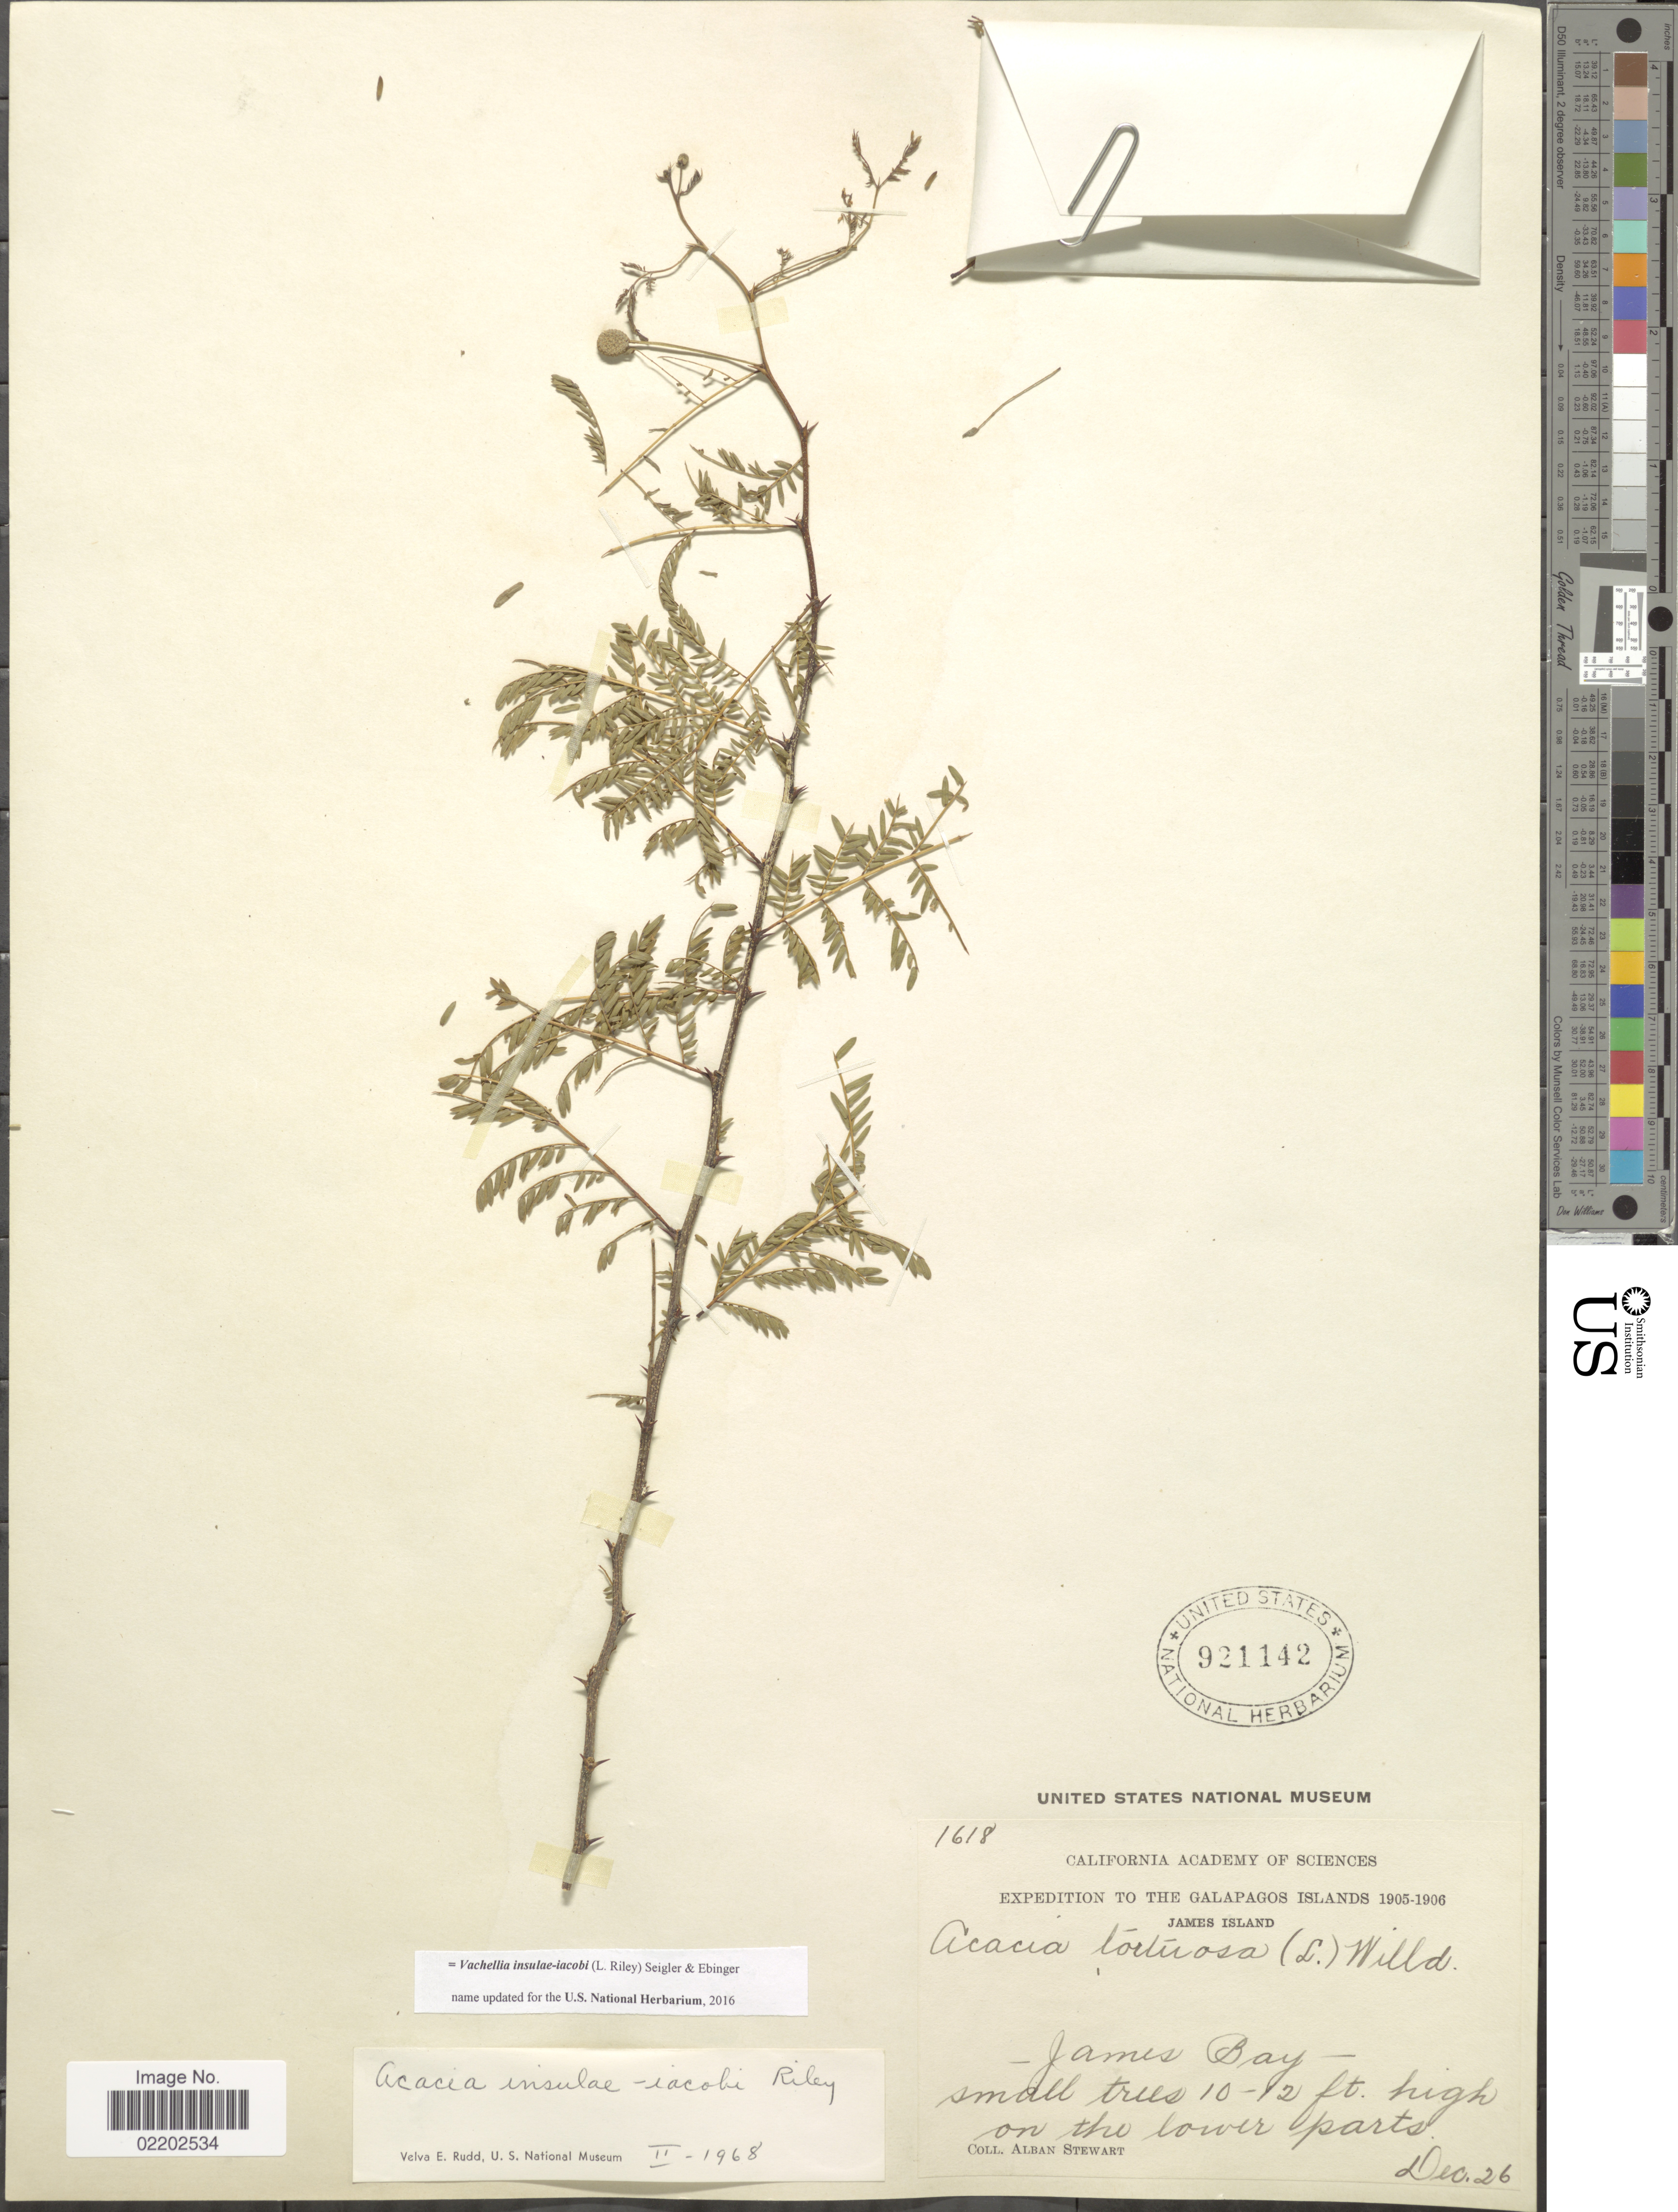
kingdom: Plantae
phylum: Tracheophyta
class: Magnoliopsida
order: Fabales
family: Fabaceae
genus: Vachellia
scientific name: Vachellia insulae-iacobi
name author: (Riley) Seigler & Ebinger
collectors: A. Stewart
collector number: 1618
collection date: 1905-12-26/1906-12-26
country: Ecuador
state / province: Colón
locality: Galapagos Islands, James Island, James Bay, on the lower parts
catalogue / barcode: US 921142